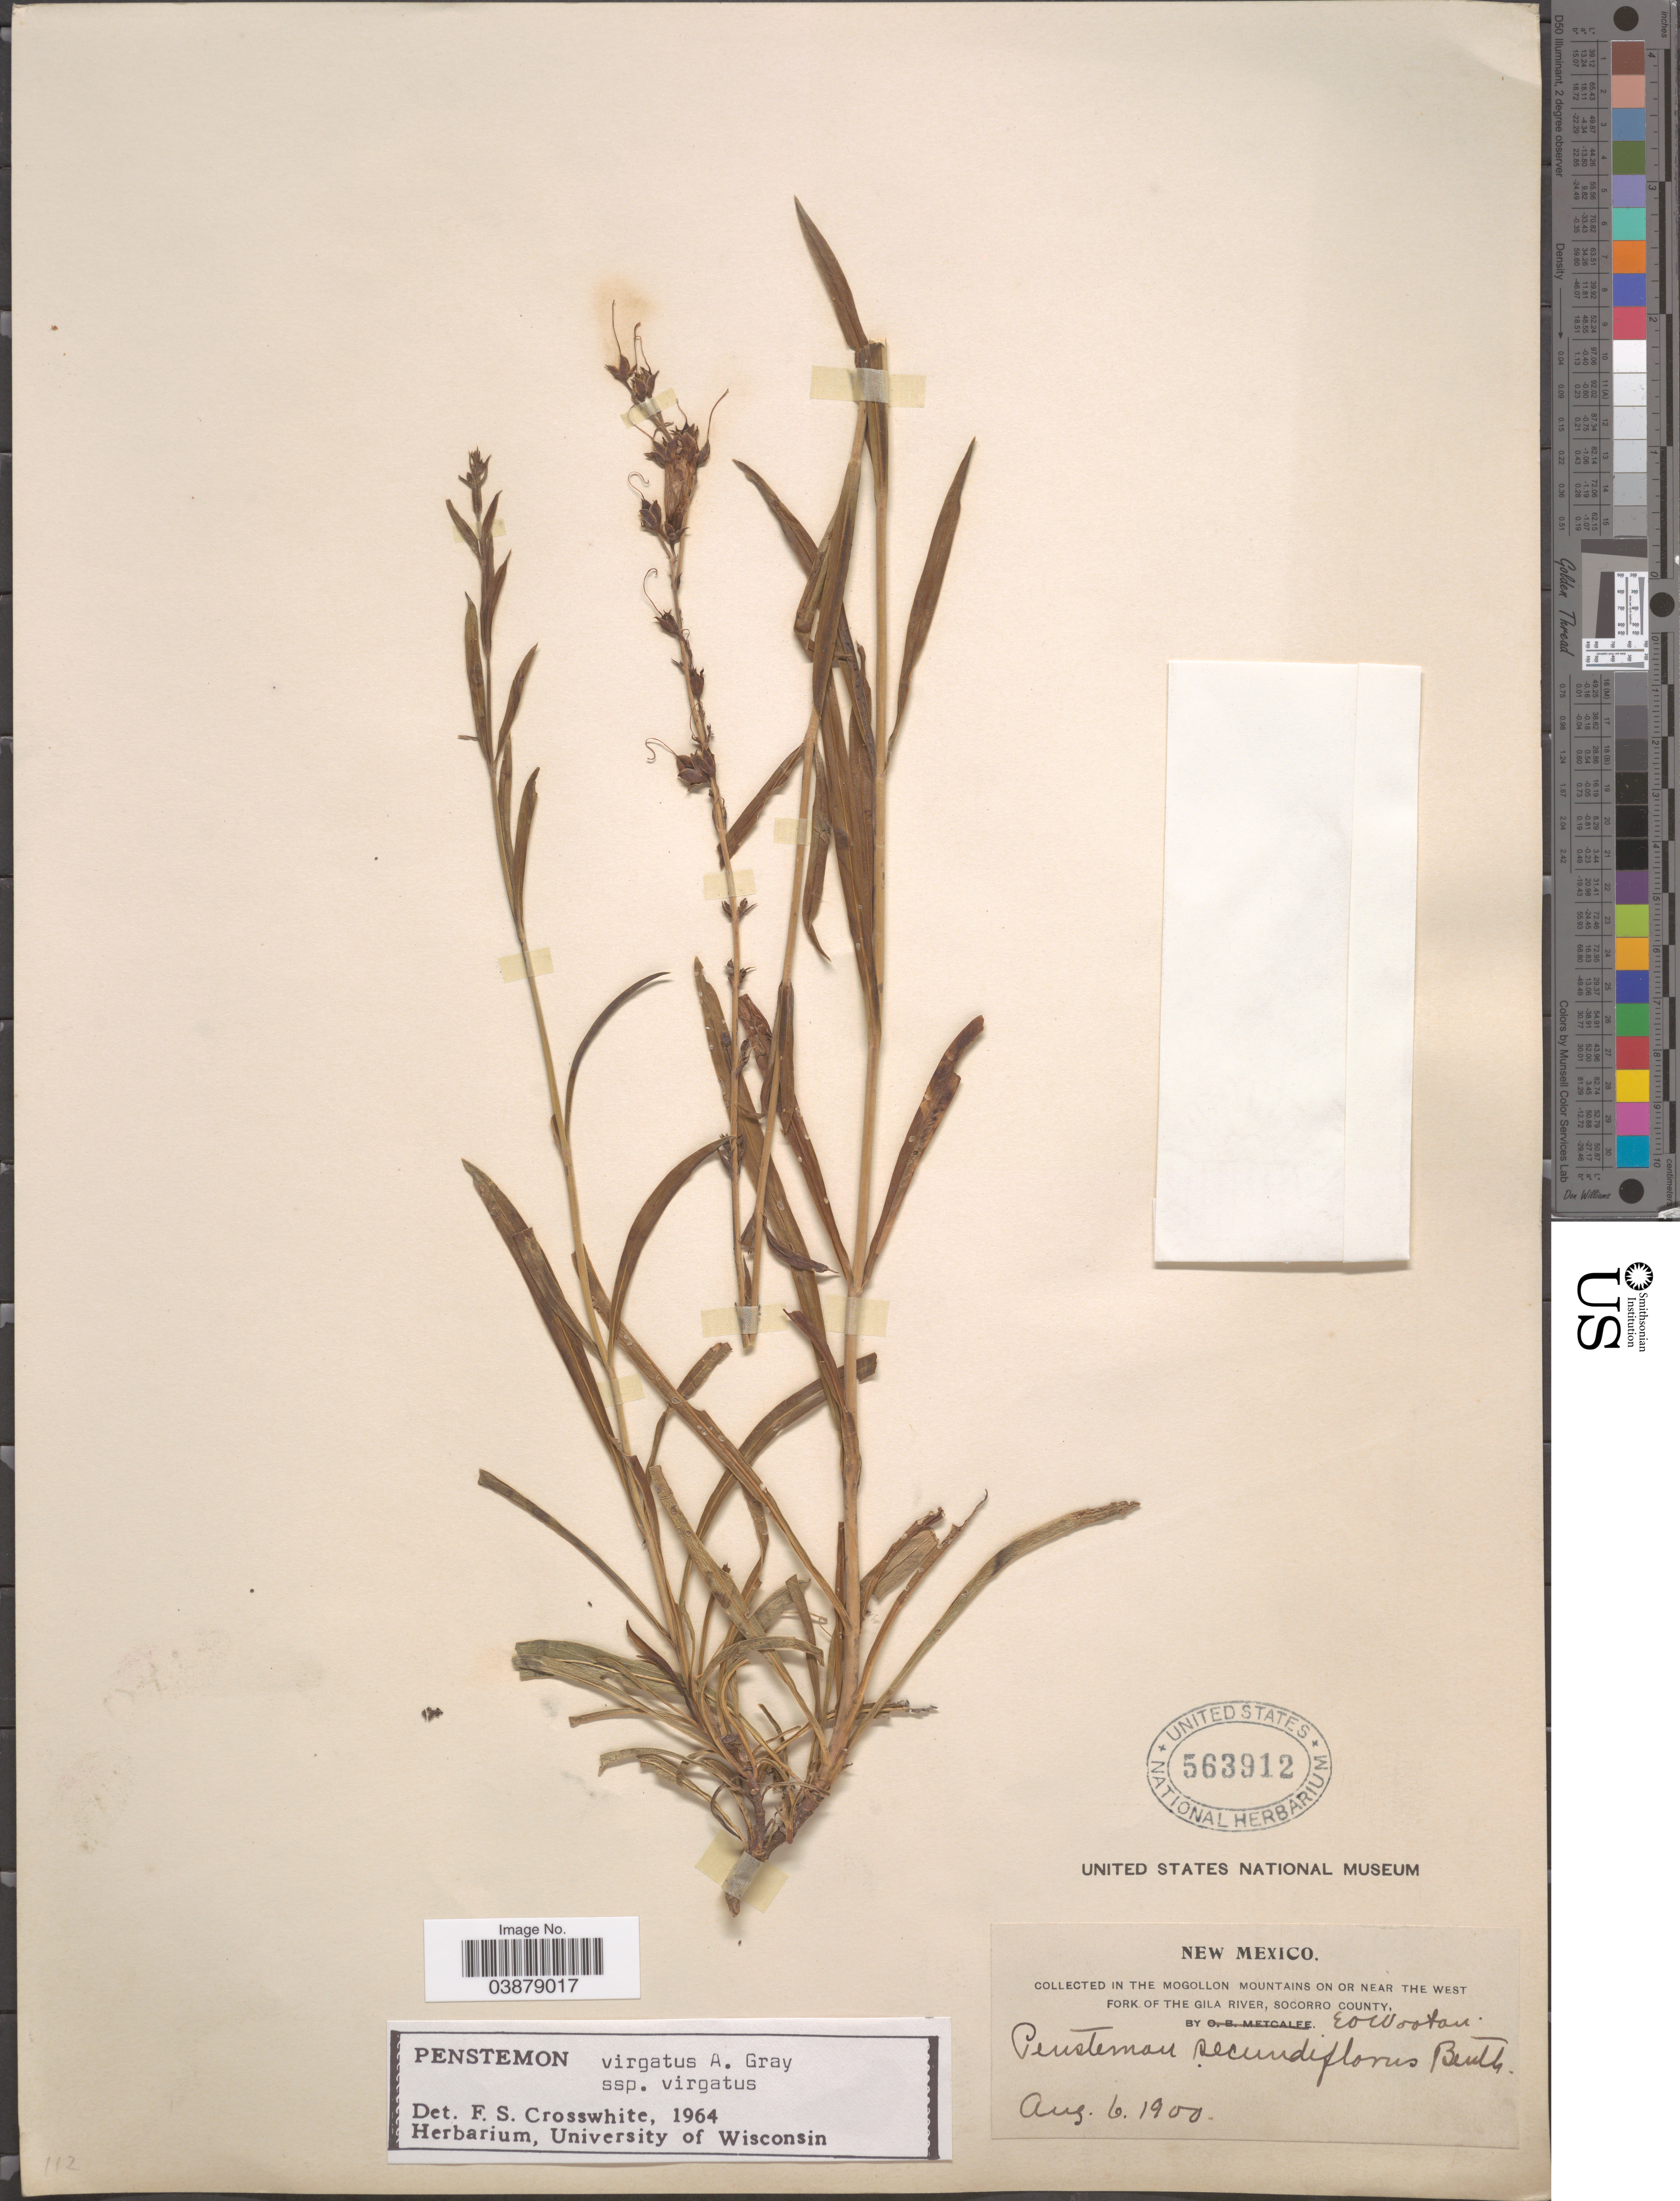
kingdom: Plantae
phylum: Tracheophyta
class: Magnoliopsida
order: Lamiales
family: Plantaginaceae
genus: Penstemon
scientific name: Penstemon virgatus subsp. virgatus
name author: A. Gray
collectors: E. O. Wooton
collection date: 1900-08-06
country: United States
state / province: New Mexico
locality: In the Mogollon Mountains on or near the west fork of the Gila River, Socorro County.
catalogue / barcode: US 563912